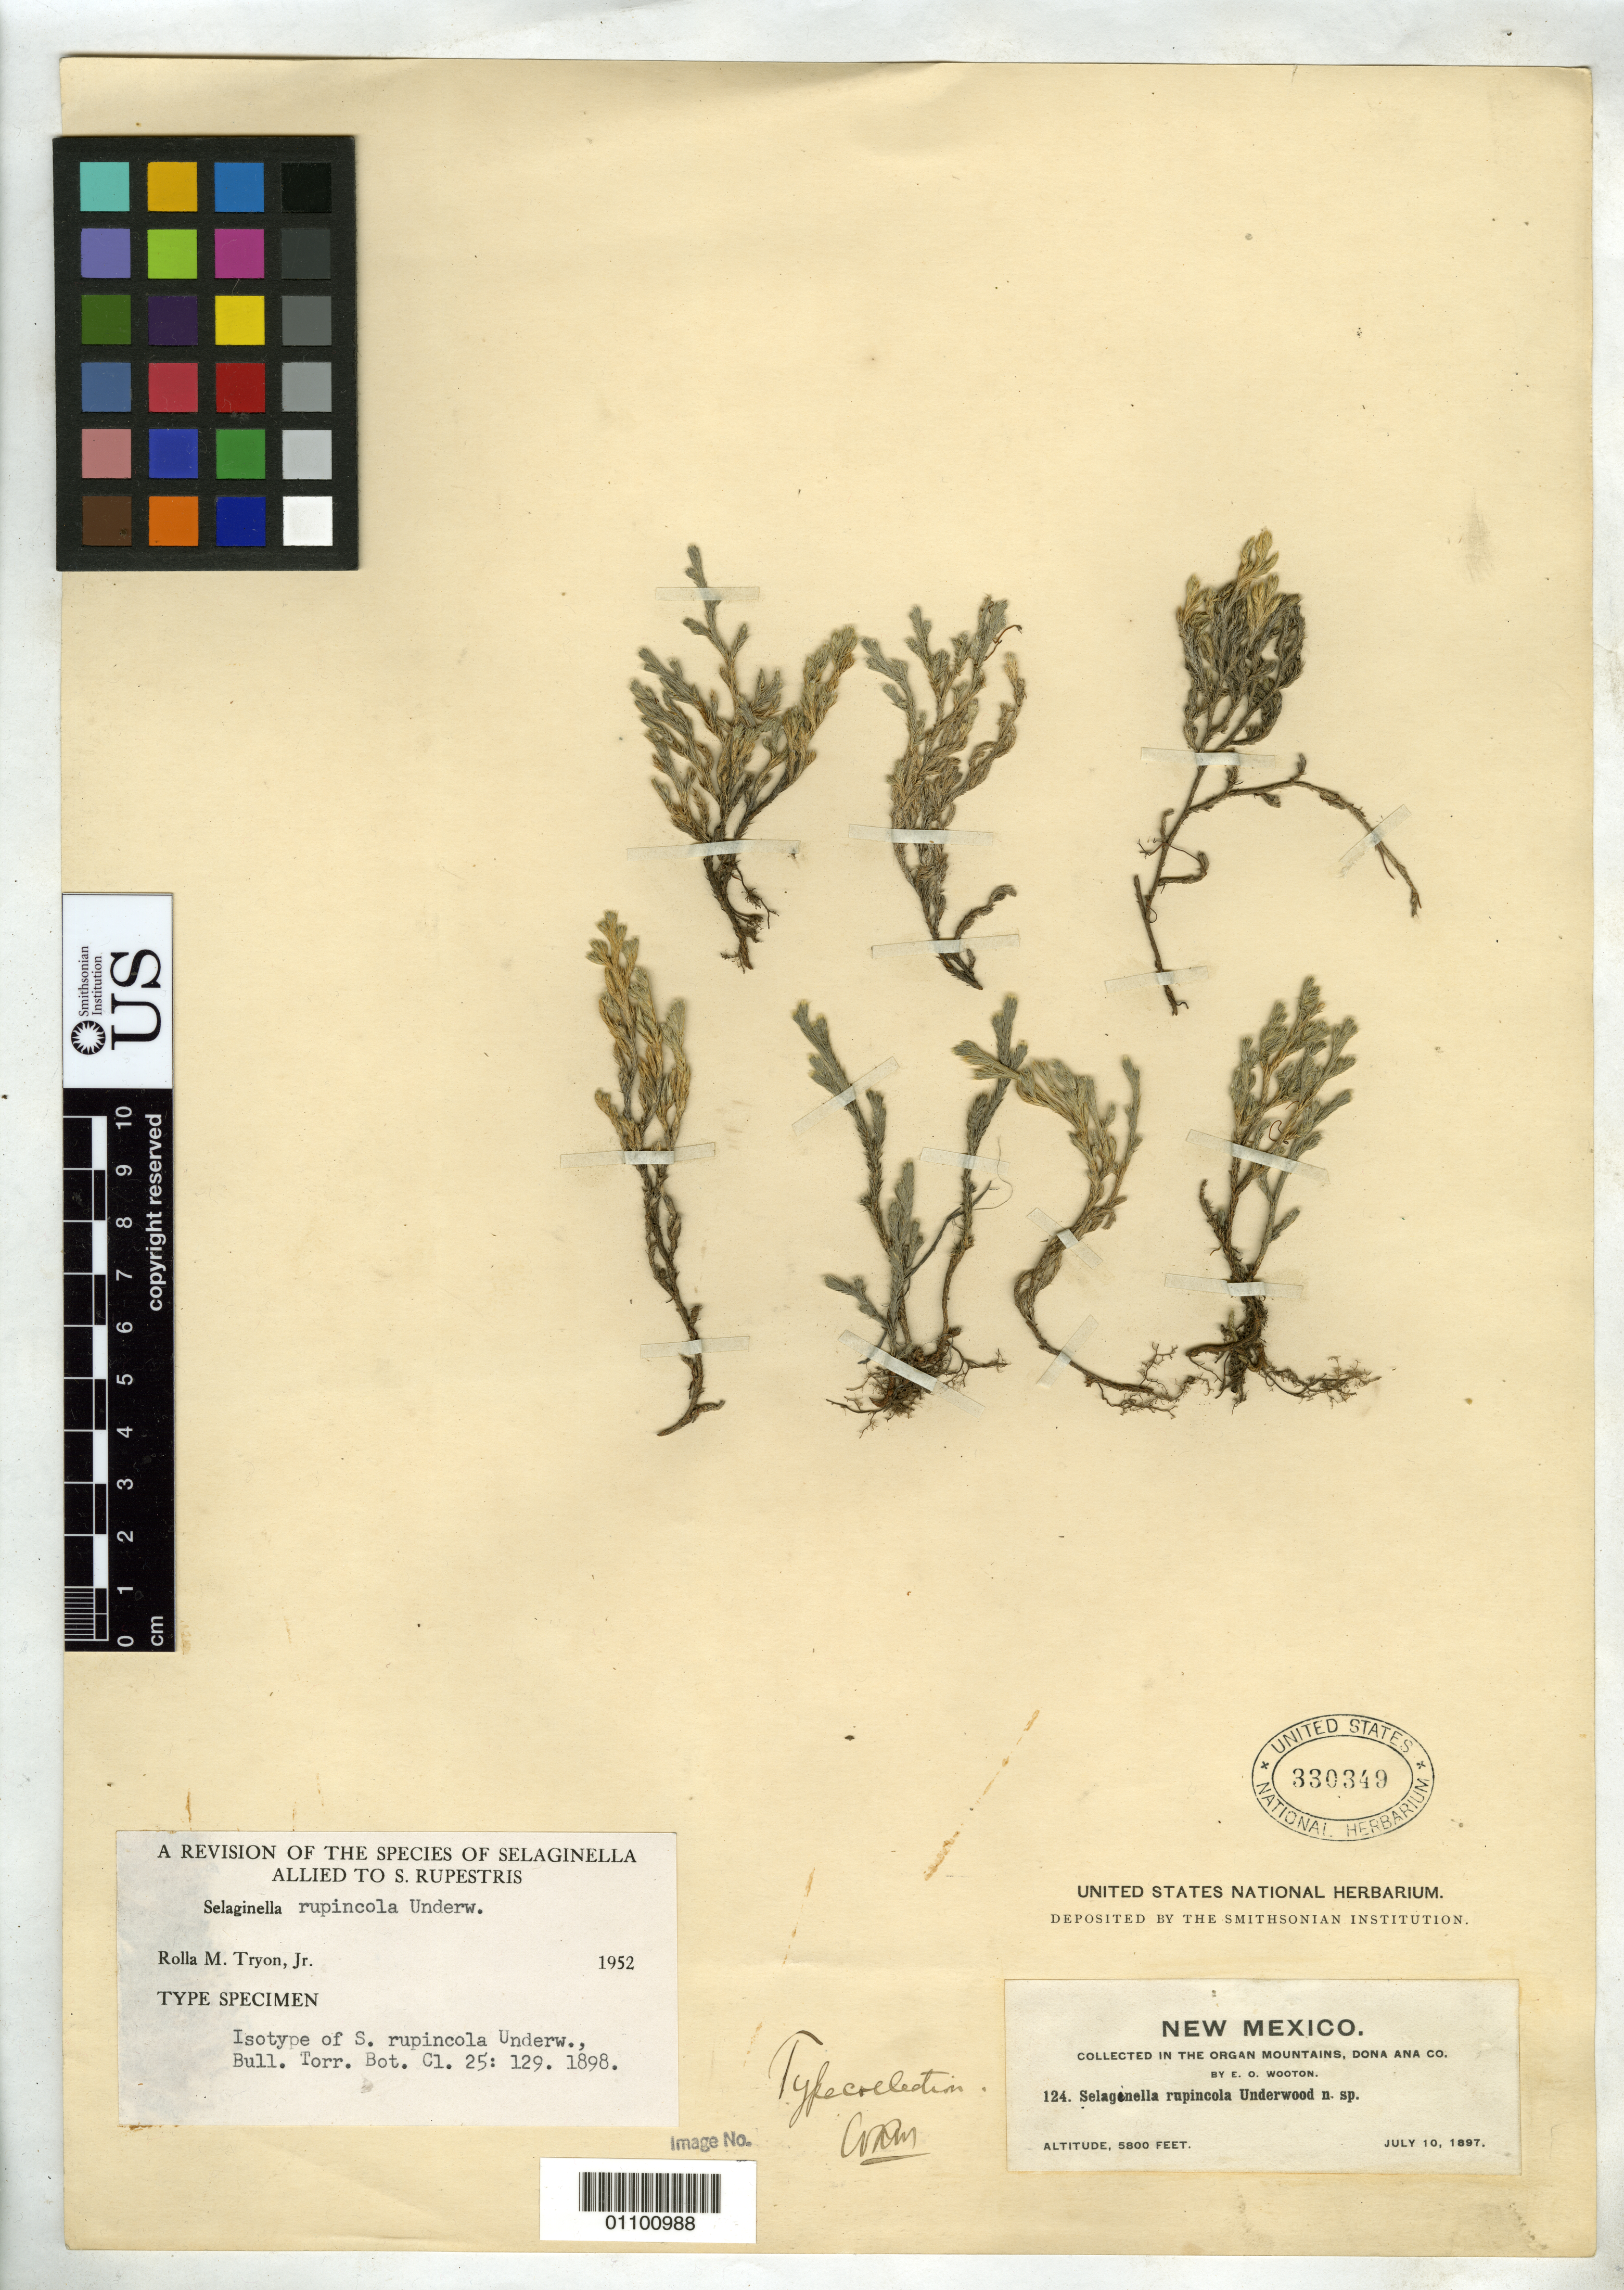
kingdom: Plantae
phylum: Tracheophyta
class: Lycopodiopsida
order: Selaginellales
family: Selaginellaceae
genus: Selaginella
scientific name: Selaginella rupincola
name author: Underw.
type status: Isolectotype; Isosyntype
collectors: E. O. Wooton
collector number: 124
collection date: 1897-07-10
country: United States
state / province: New Mexico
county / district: Dona Ana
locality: Organ Mountains.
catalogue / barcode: US 330349